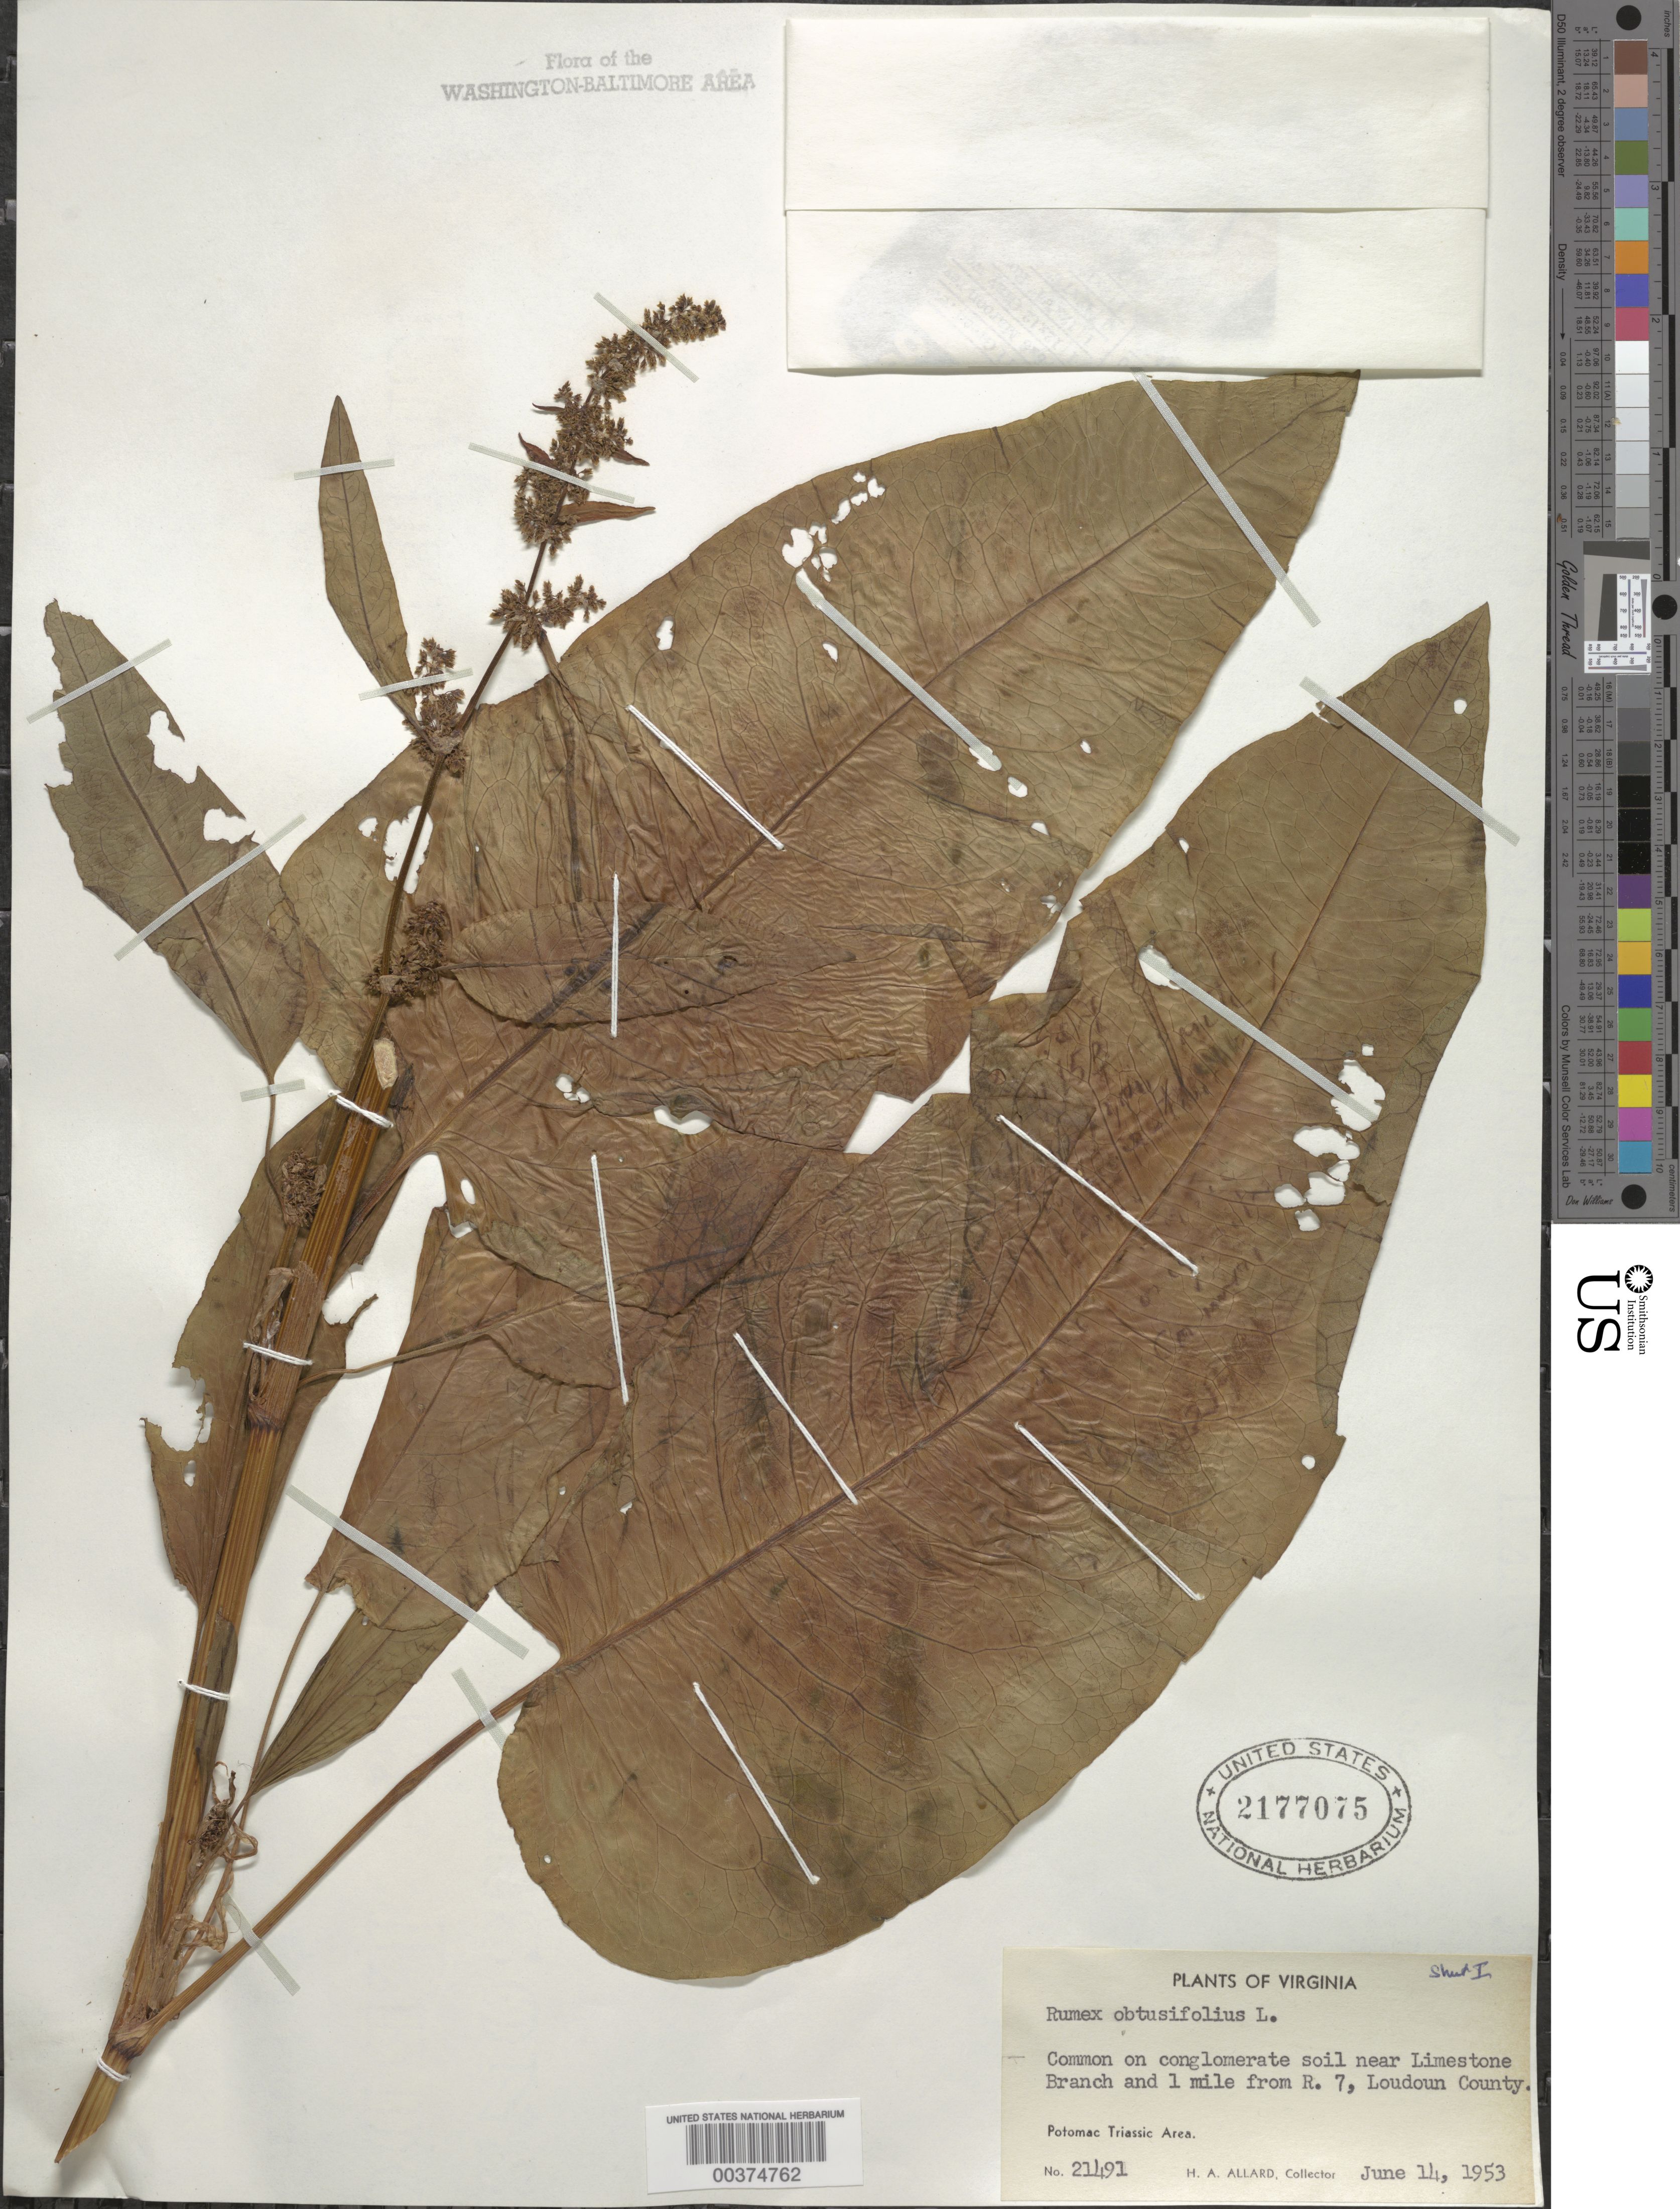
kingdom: Plantae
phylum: Tracheophyta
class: Magnoliopsida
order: Caryophyllales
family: Polygonaceae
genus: Rumex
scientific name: Rumex obtusifolius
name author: L.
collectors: H. A. Allard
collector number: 21491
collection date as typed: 14 Jun 1953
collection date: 1953-06-14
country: United States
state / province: Virginia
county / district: Loudoun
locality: Limestone Branch vicinity, near Route 7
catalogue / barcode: US 2177075